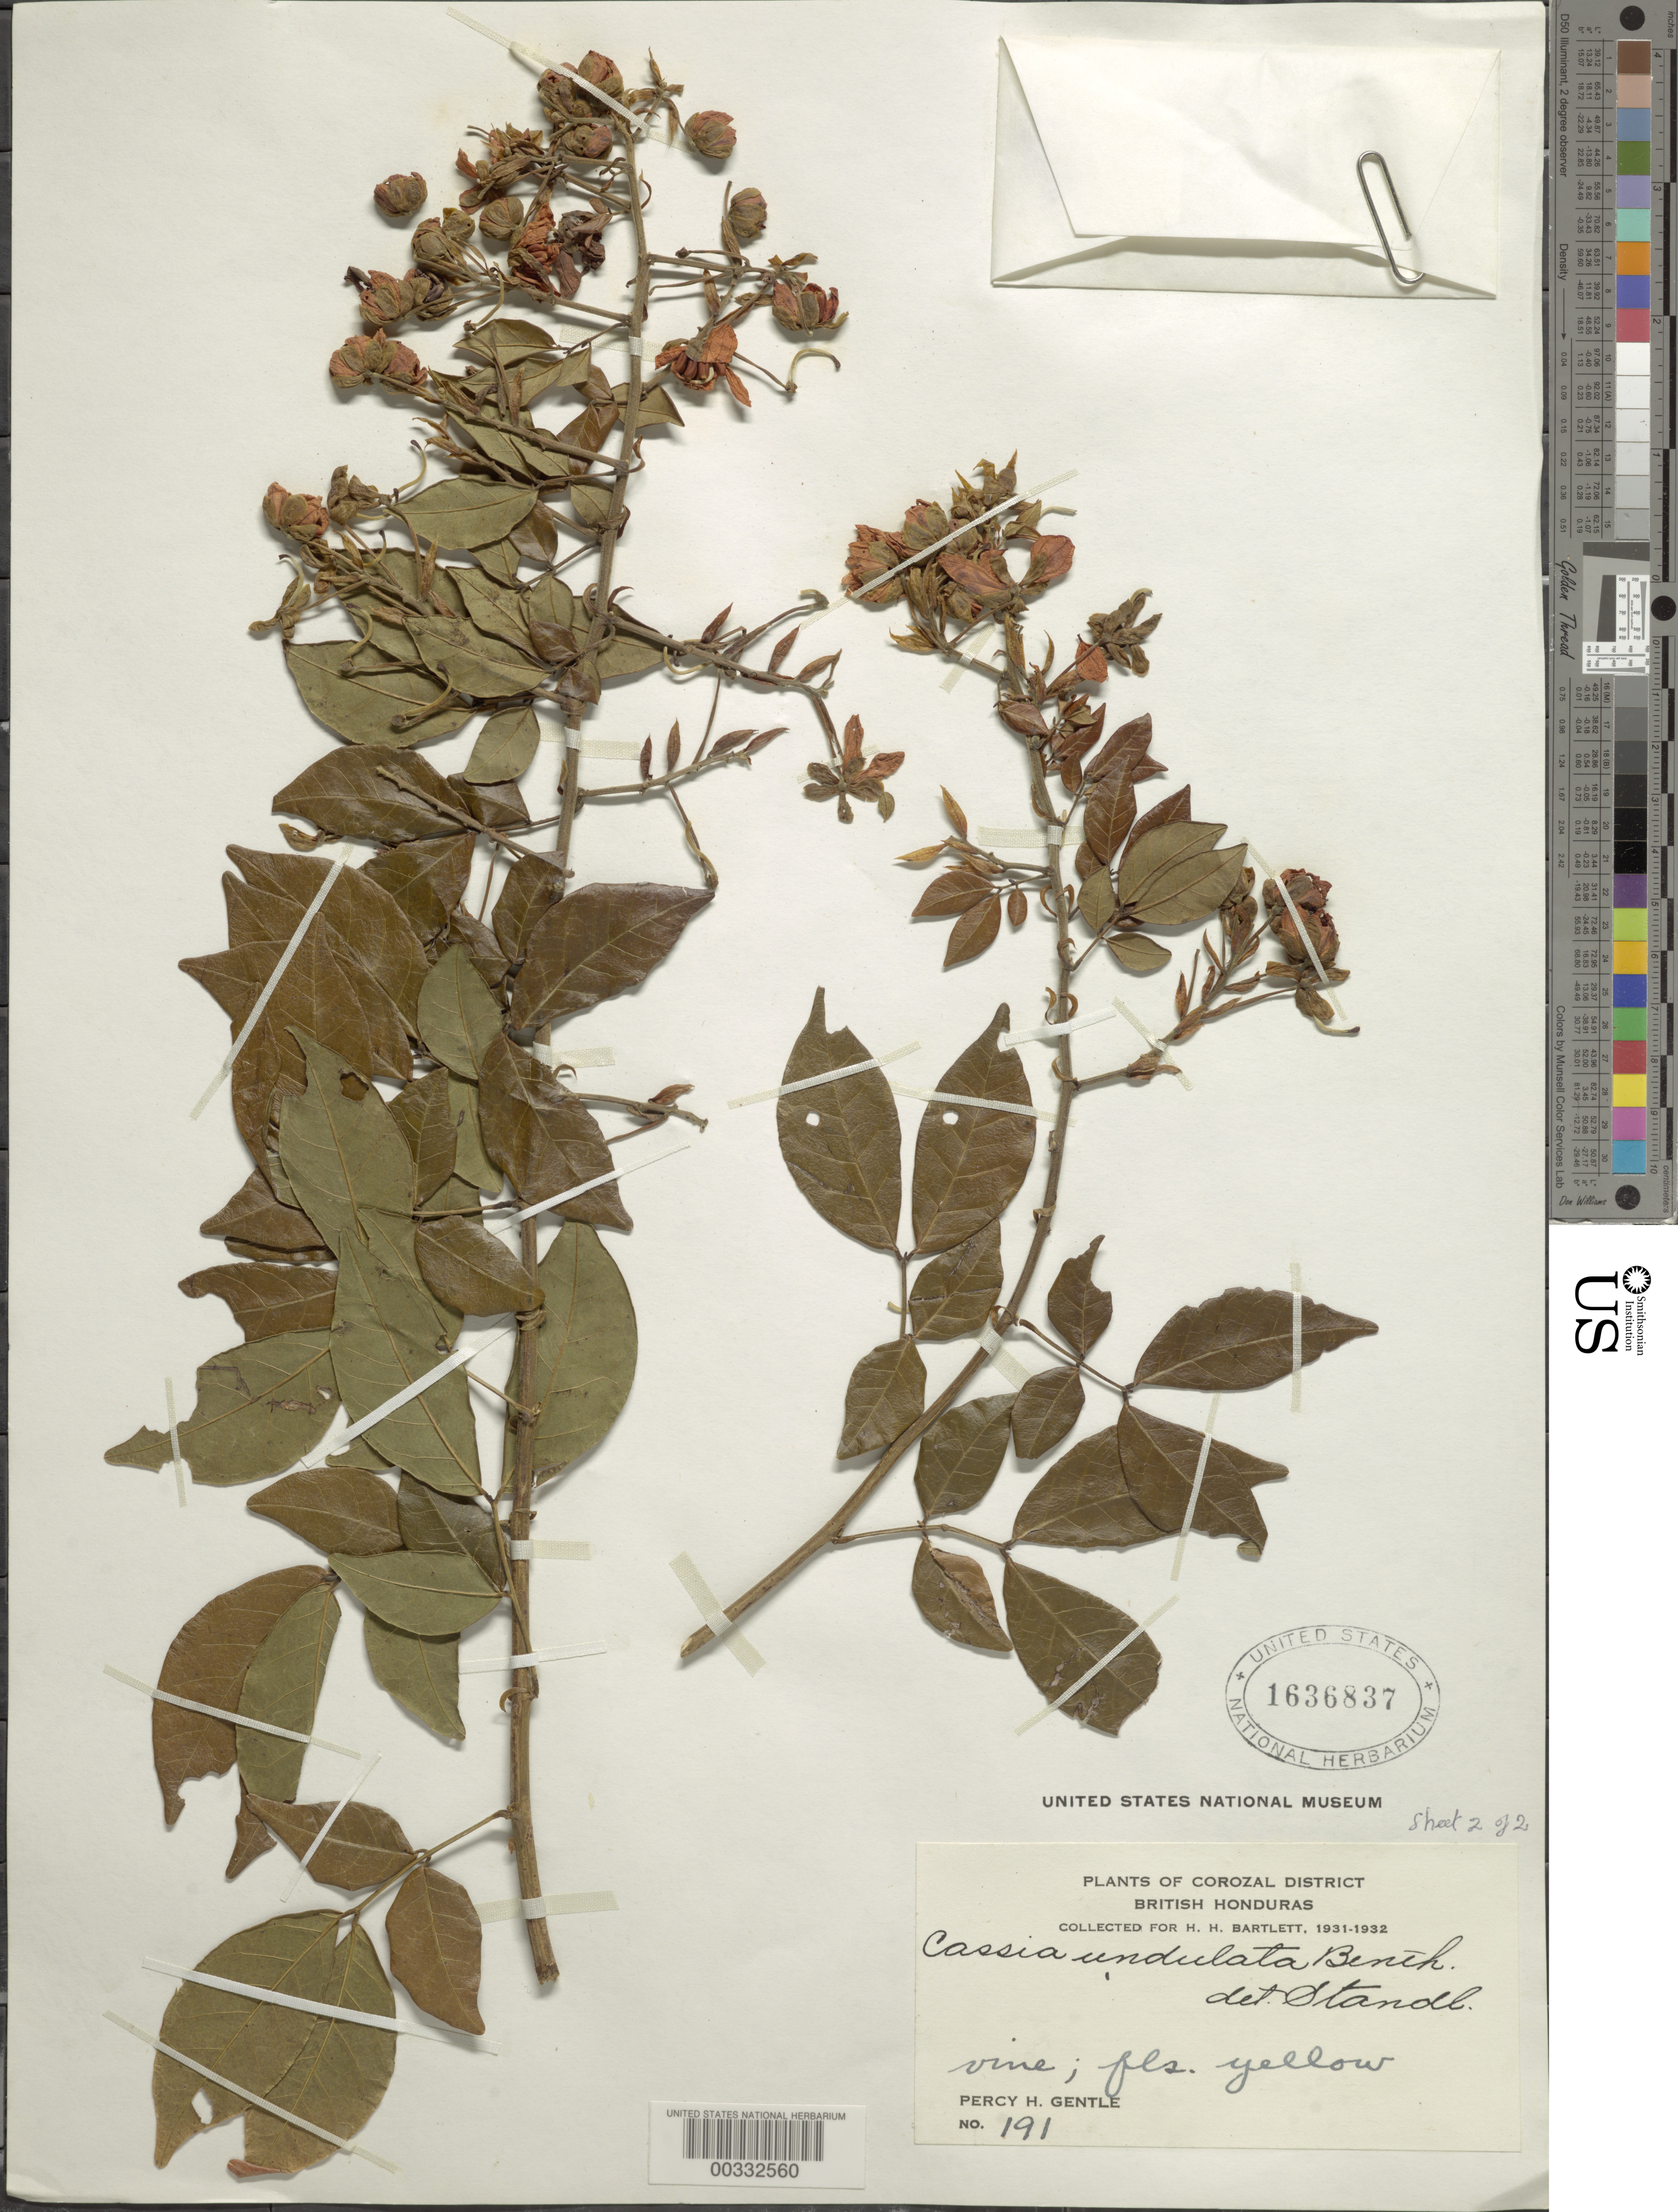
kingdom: Plantae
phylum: Tracheophyta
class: Magnoliopsida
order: Fabales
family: Fabaceae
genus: Senna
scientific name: Senna undulata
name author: (Benth.) H.S. Irwin & Barneby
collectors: P. H. Gentle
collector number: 191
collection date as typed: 1931 to -- -- 1932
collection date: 1931/1932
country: Belize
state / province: Corozal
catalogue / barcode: US 1636837